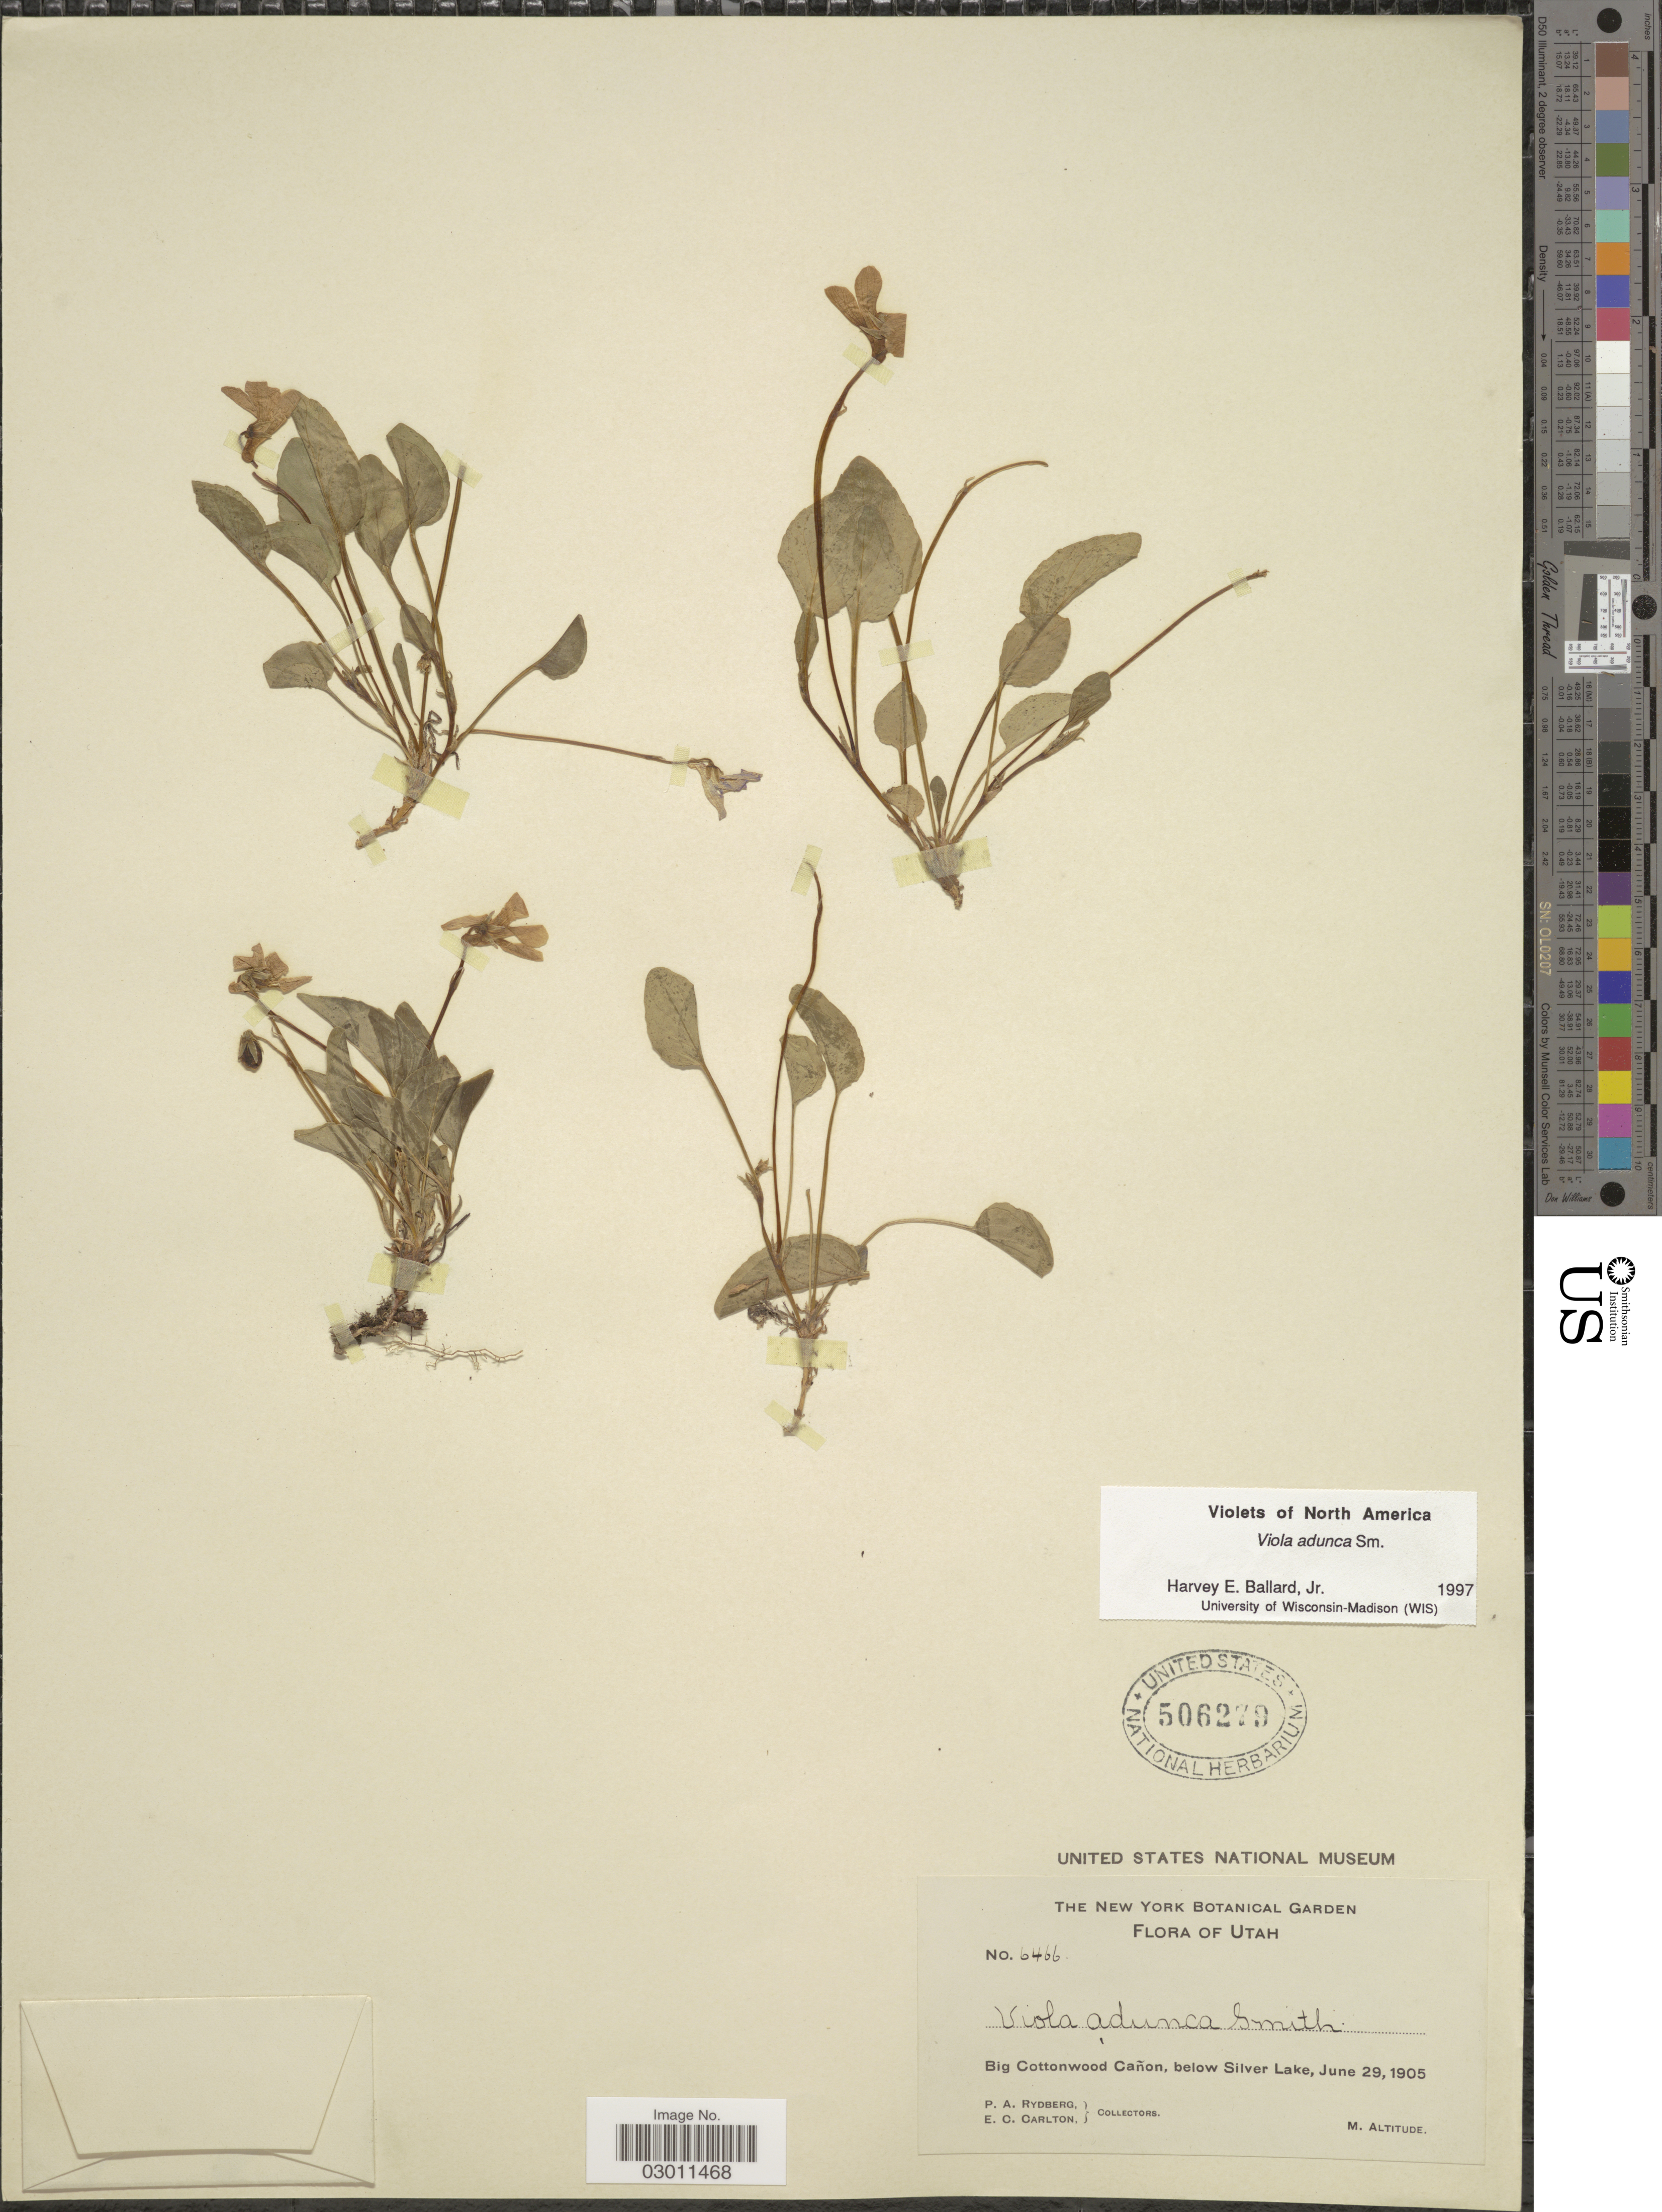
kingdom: Plantae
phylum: Tracheophyta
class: Magnoliopsida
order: Malpighiales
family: Violaceae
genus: Viola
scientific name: Viola adunca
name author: Sm.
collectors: P. A. Rydberg & E. Carlton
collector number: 6466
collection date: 1905-06-29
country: United States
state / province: Utah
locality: Bog Cottonwood Cañon, below Silver Lake.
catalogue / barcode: US 506279